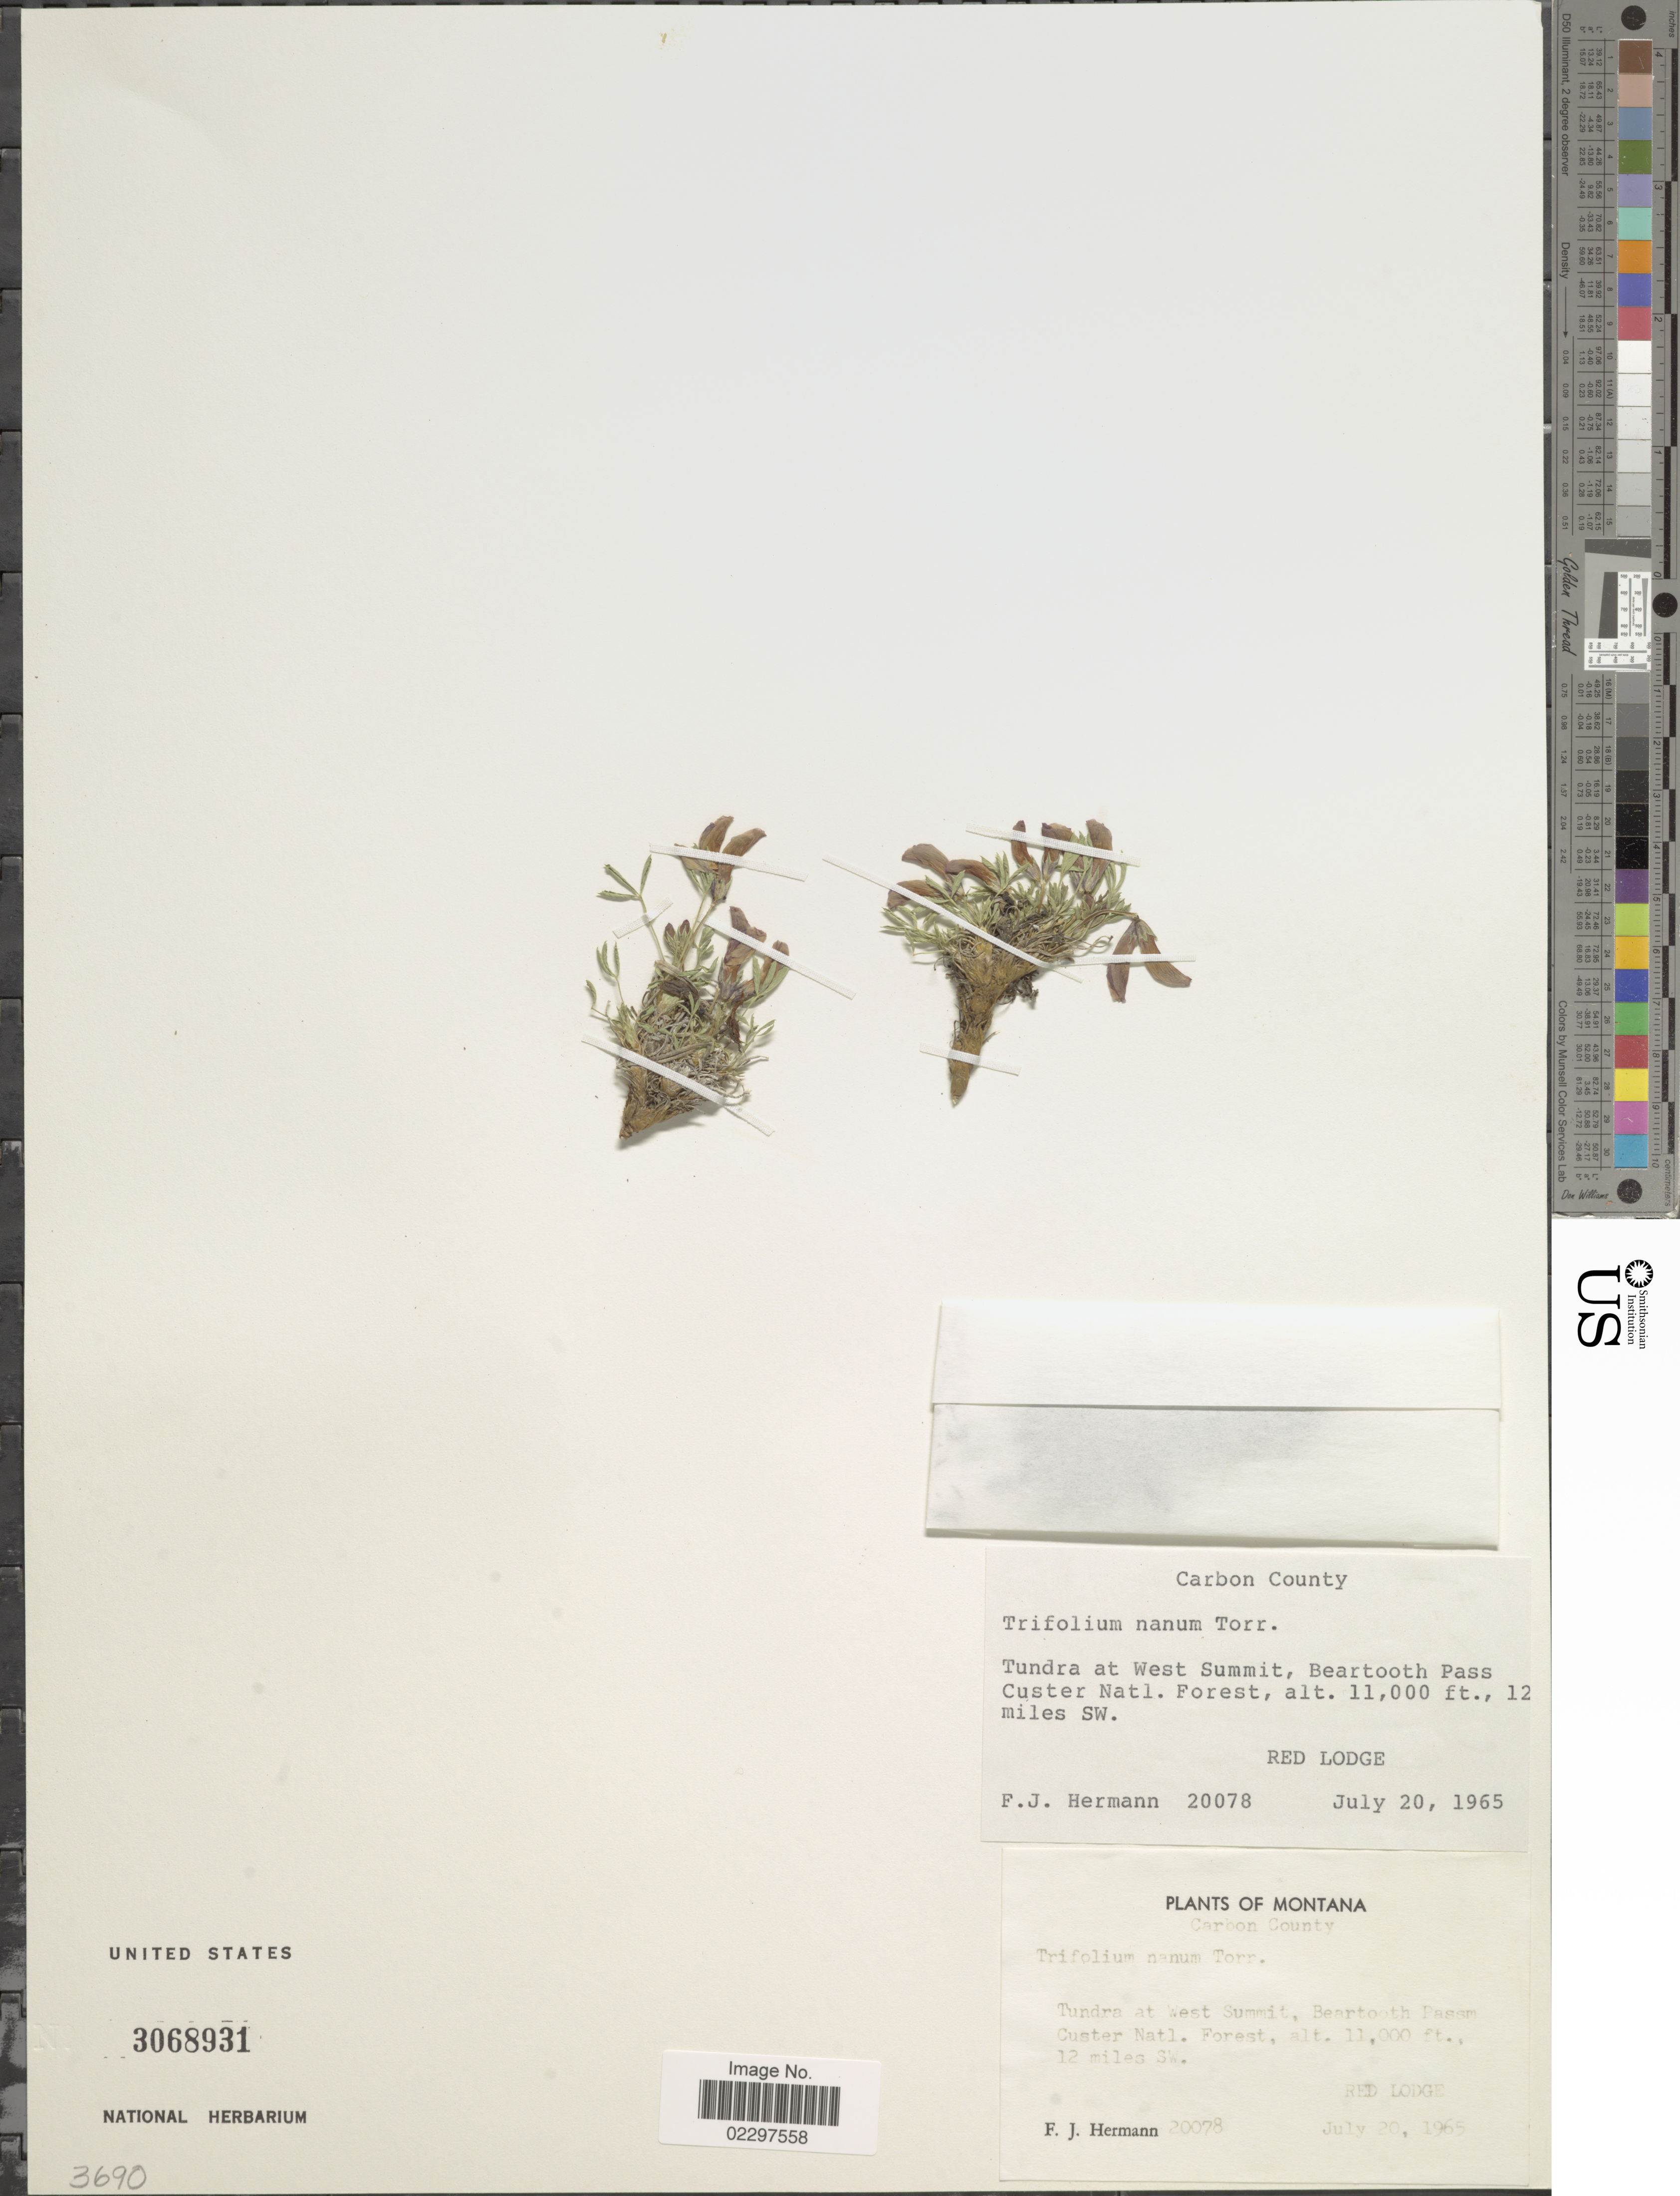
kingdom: Plantae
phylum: Tracheophyta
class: Magnoliopsida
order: Fabales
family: Fabaceae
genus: Trifolium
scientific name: Trifolium nanum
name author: Torr.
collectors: F. J. Hermann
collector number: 20078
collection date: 1965-07-20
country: United States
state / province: Montana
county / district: Carbon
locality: Tundra at West Summit, Beartooth Pass, Custer Nat'l. Forest. 12 miles SW of Red Lodge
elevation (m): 3353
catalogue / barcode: US 3068931